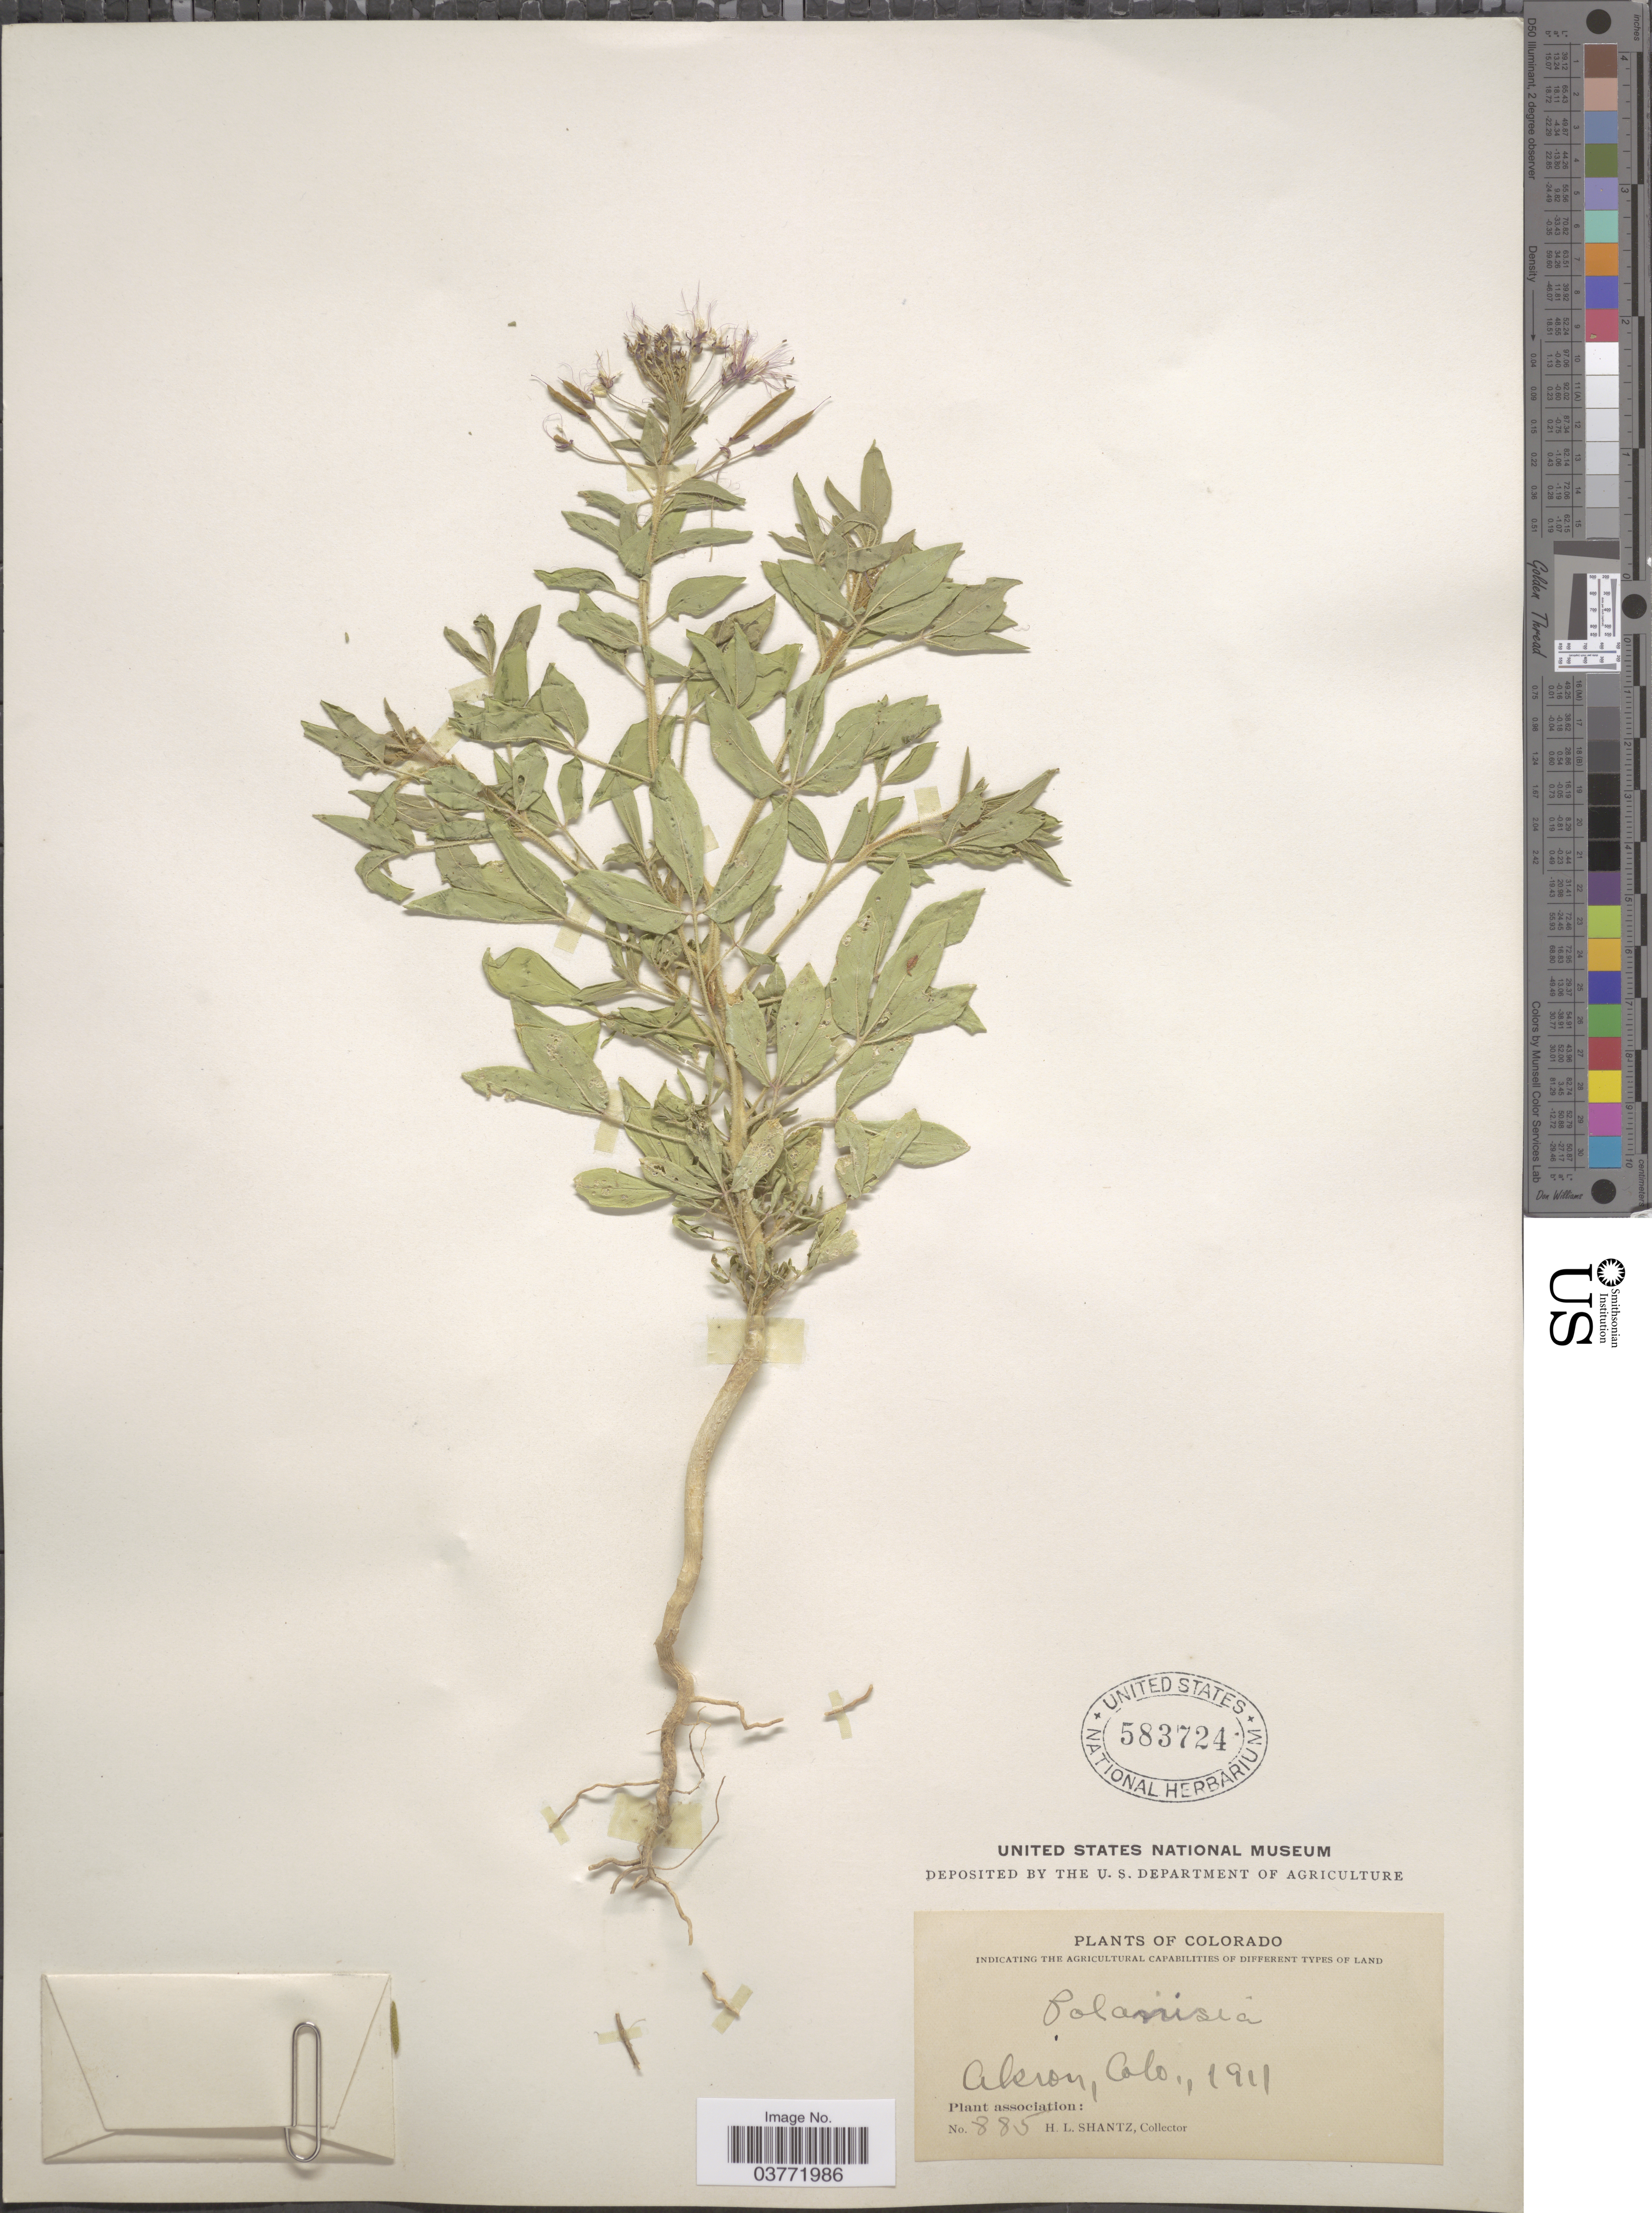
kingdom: Plantae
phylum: Tracheophyta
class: Magnoliopsida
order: Brassicales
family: Cleomaceae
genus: Polanisia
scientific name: Polanisia sp.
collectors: H. Shantz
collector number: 885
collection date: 1911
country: United States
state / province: Colorado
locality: Akron.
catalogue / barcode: US 583724